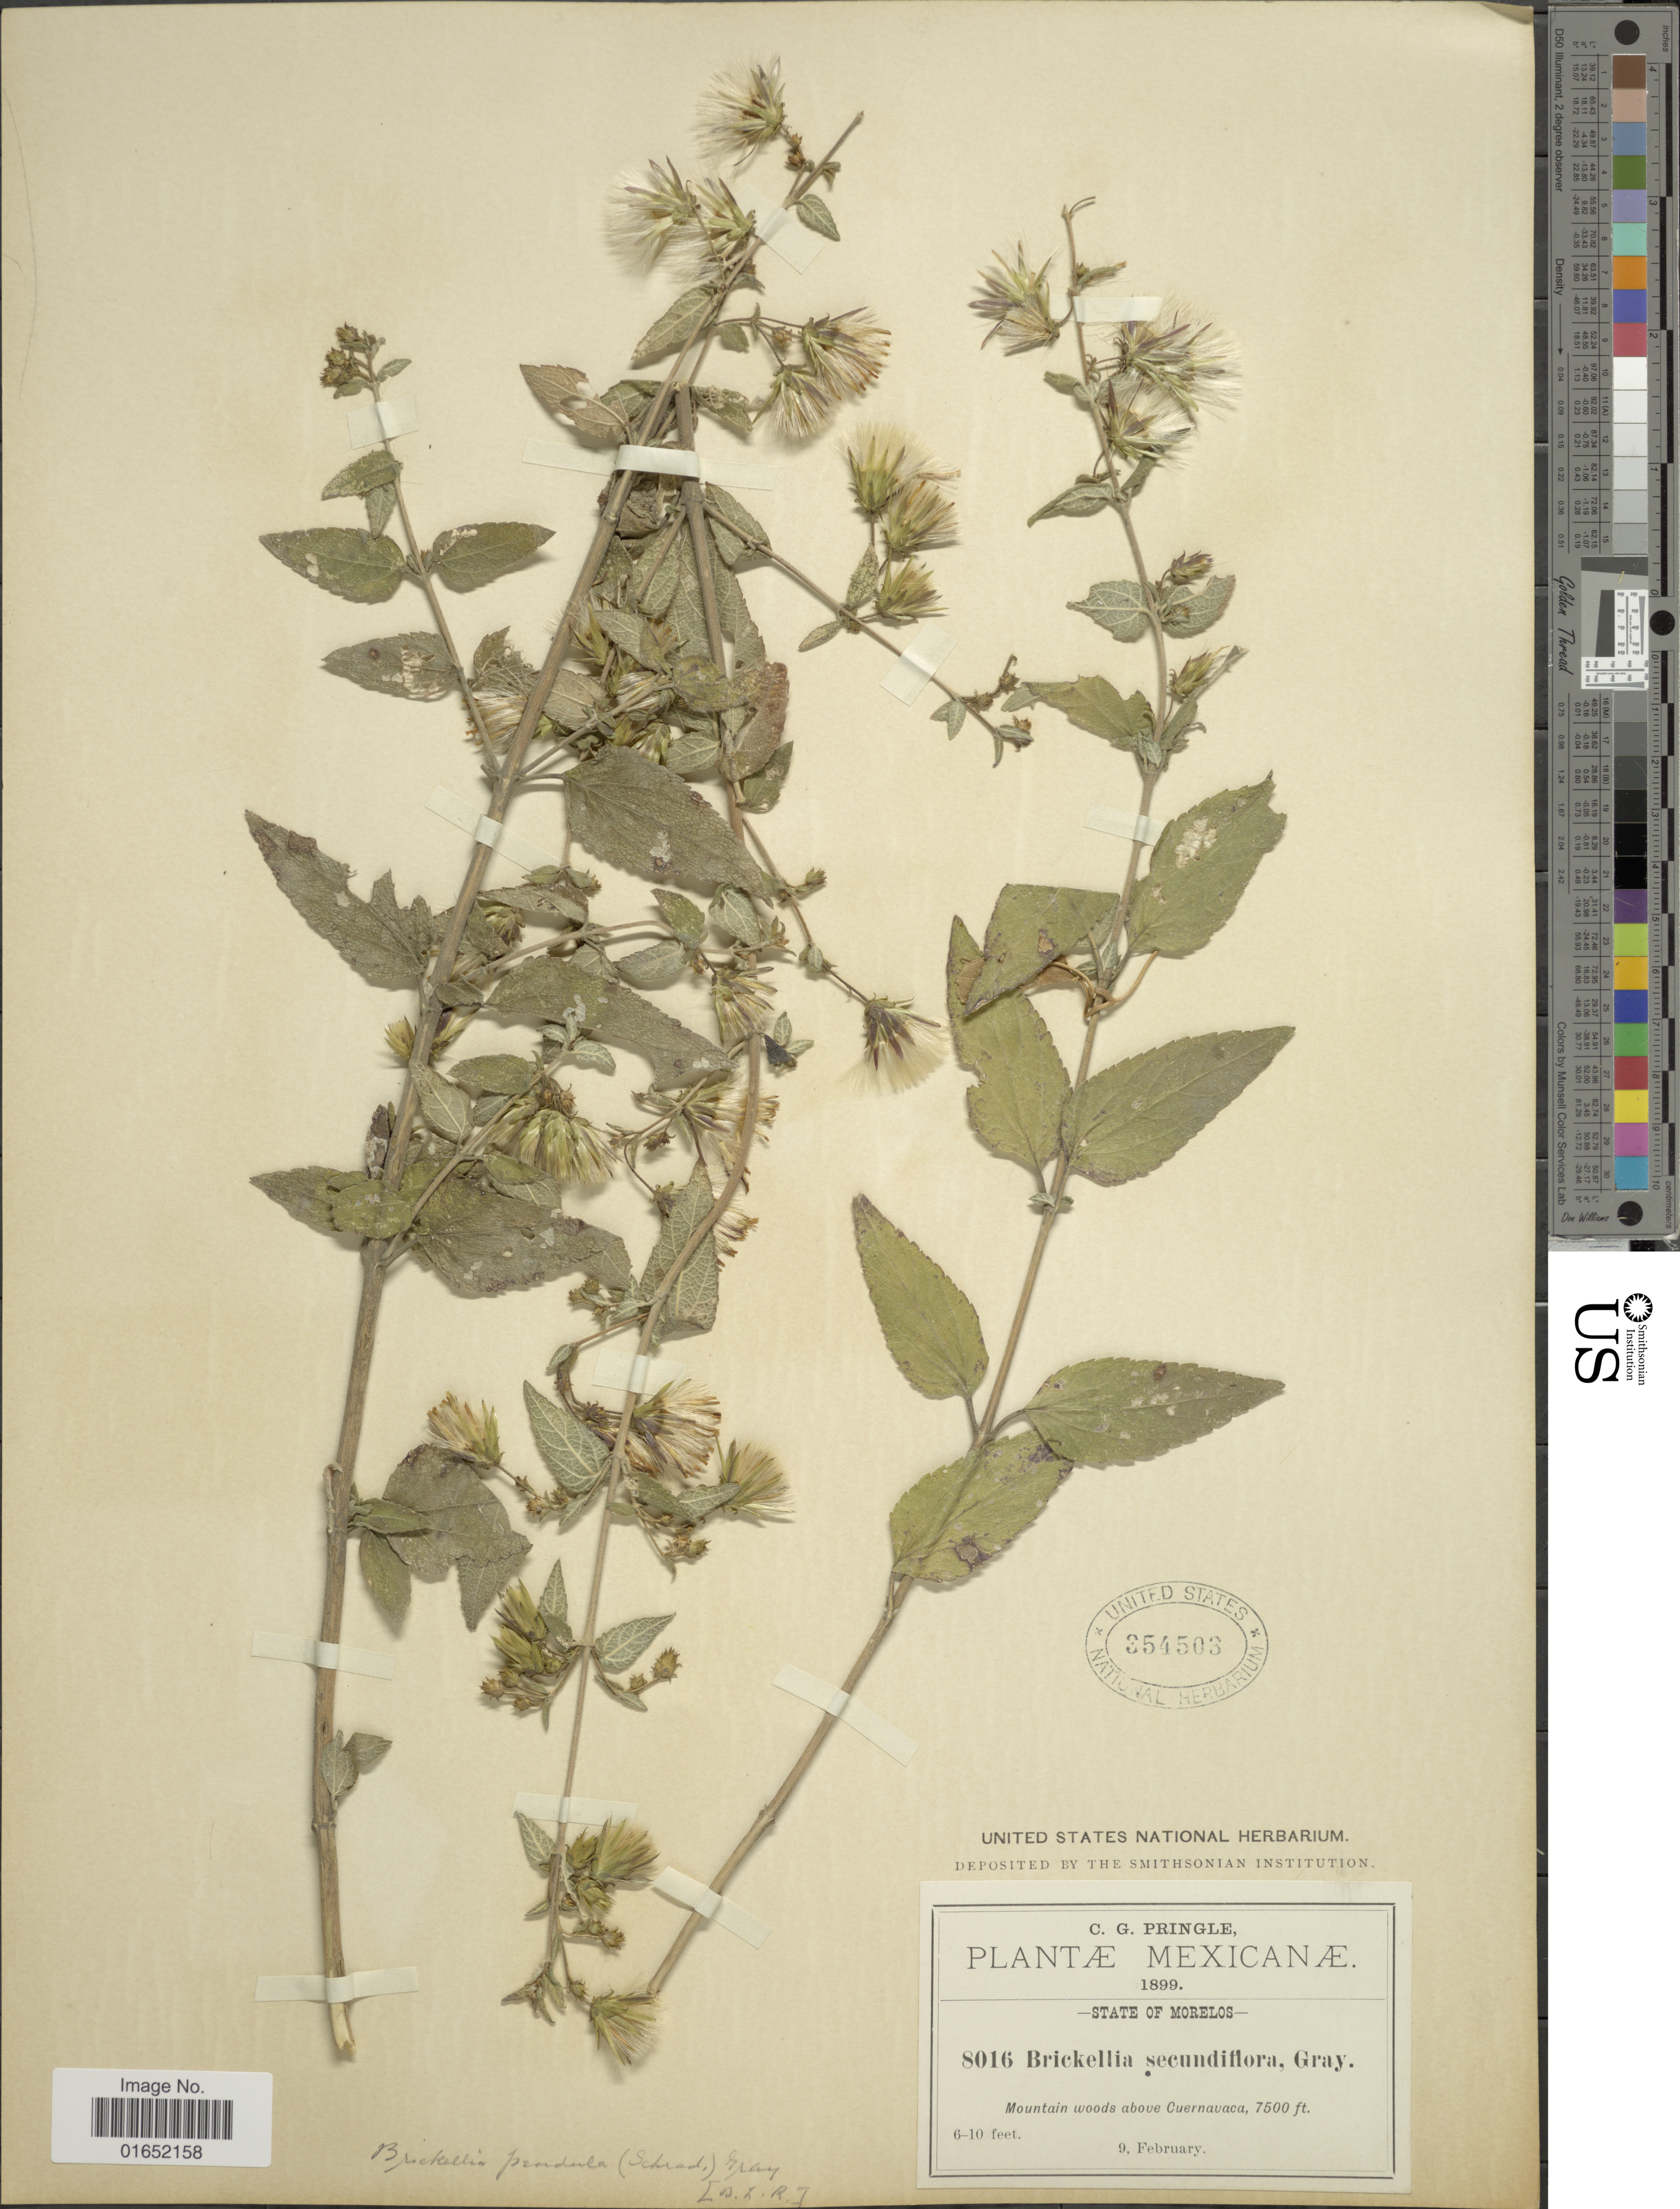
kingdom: Plantae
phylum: Tracheophyta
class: Magnoliopsida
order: Asterales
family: Asteraceae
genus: Brickellia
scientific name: Brickellia pendula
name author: (Schrad.) A. Gray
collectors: C. G. Pringle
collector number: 8016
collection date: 1899-02-09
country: Mexico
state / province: Morelos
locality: Mountain woods above Cuernavaca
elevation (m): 2286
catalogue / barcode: US 354503